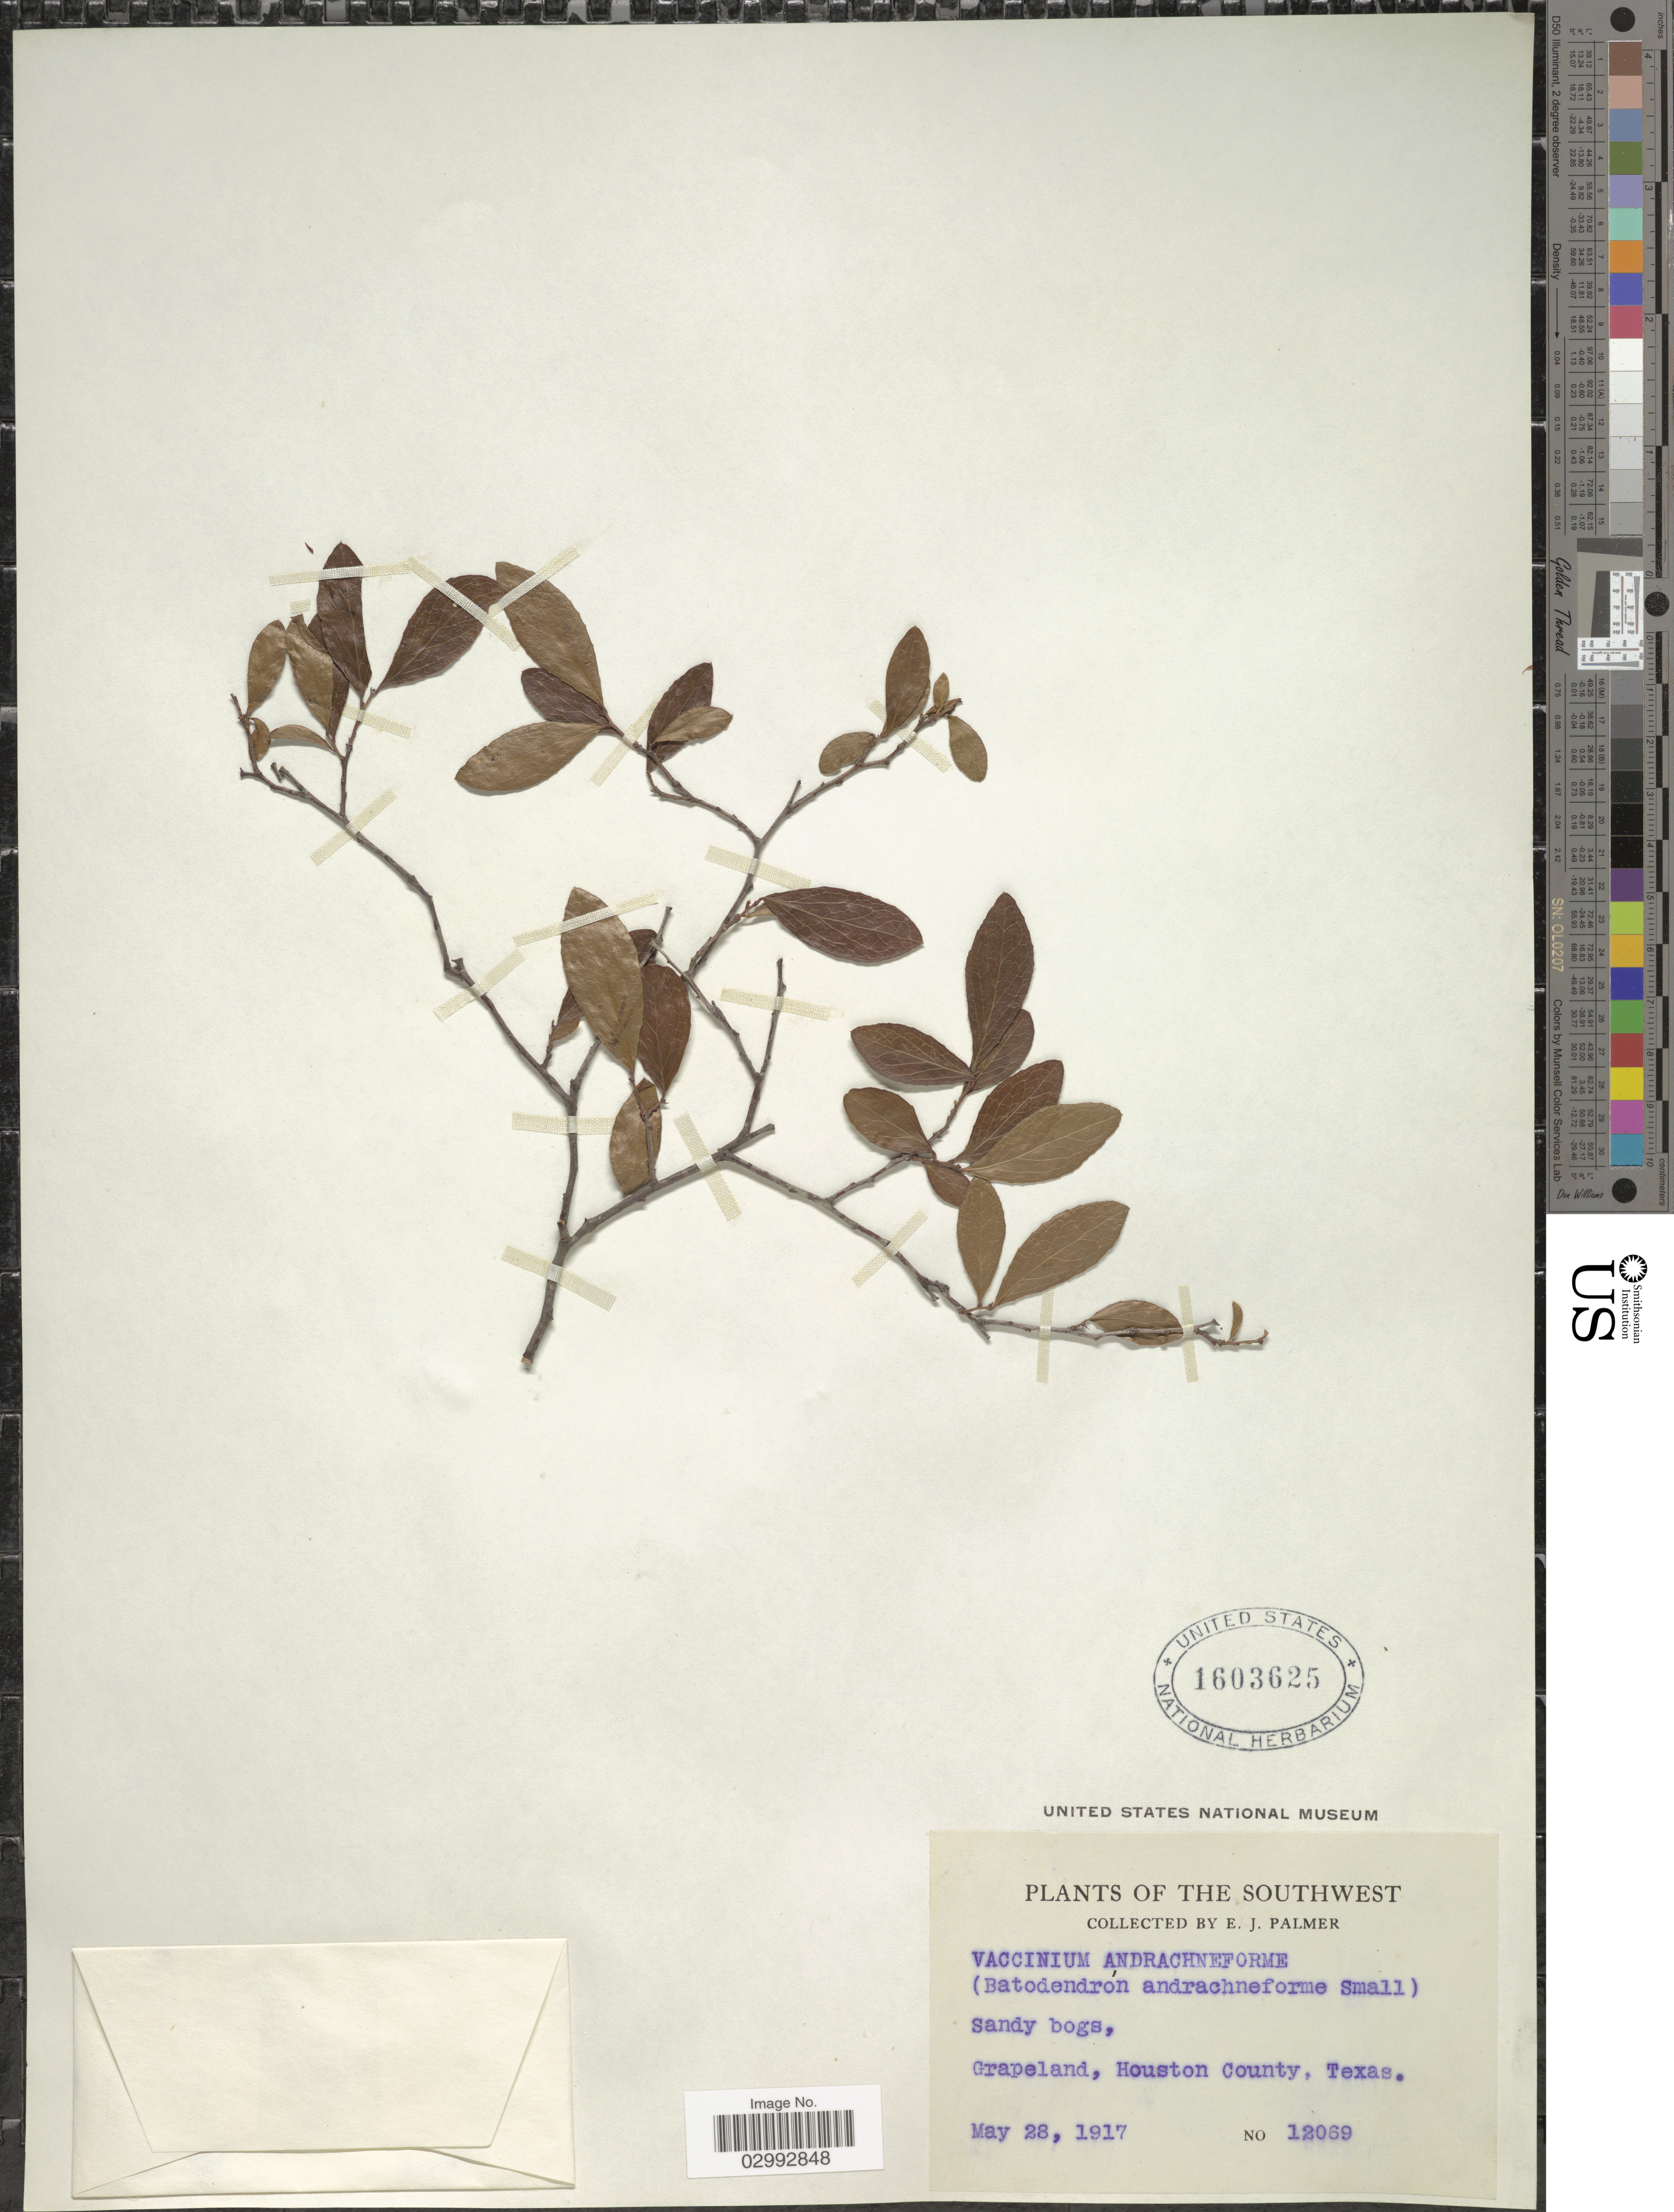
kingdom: Plantae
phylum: Tracheophyta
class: Magnoliopsida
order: Ericales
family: Ericaceae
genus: Batodendron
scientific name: Batodendron arboreum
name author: Nutt.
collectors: E. J. Palmer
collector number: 12069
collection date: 1917-05-28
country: United States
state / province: Texas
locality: Southwest. Sandy bogs, Grapeland, Houston County.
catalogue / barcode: US 1603625